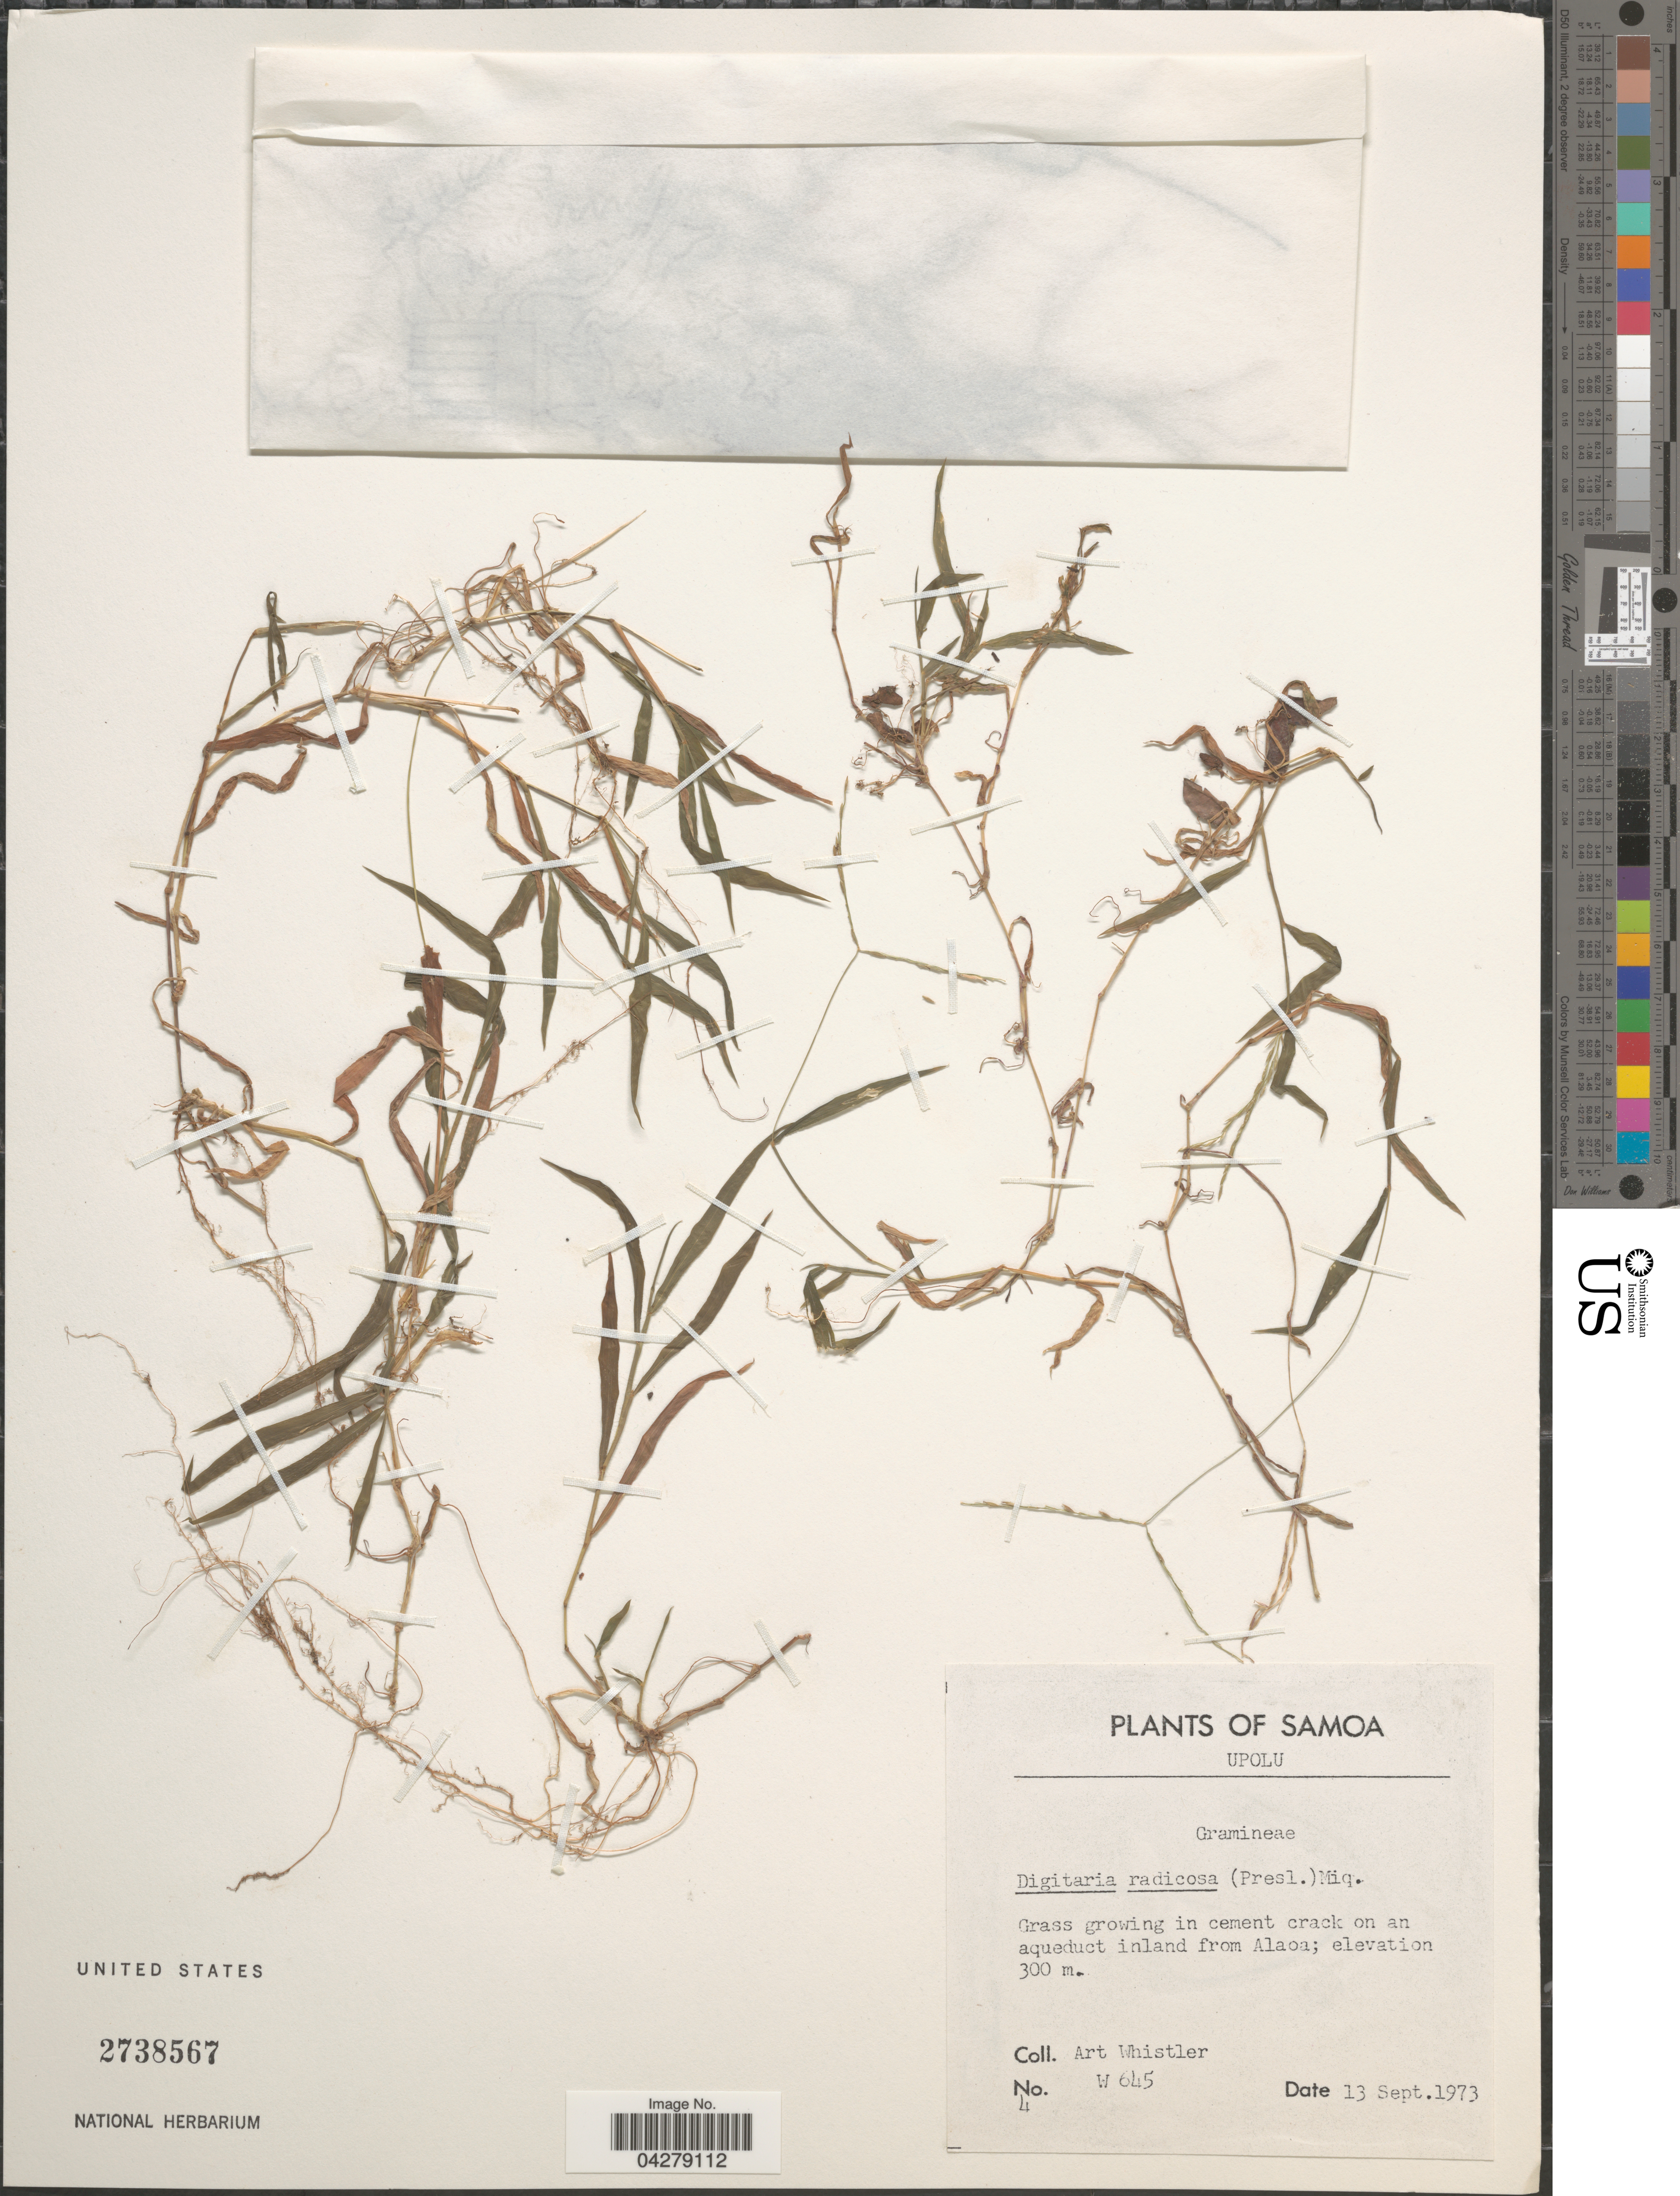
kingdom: Plantae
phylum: Tracheophyta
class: Liliopsida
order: Poales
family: Poaceae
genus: Digitaria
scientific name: Digitaria radicosa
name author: (J. Presl) Miq.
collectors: A. Whistler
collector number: W645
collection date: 1973-09-13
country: Samoa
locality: Upolu. Grass growing in cement crack on an aqueduct inland from Alaoa.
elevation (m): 300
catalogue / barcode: US 2738567